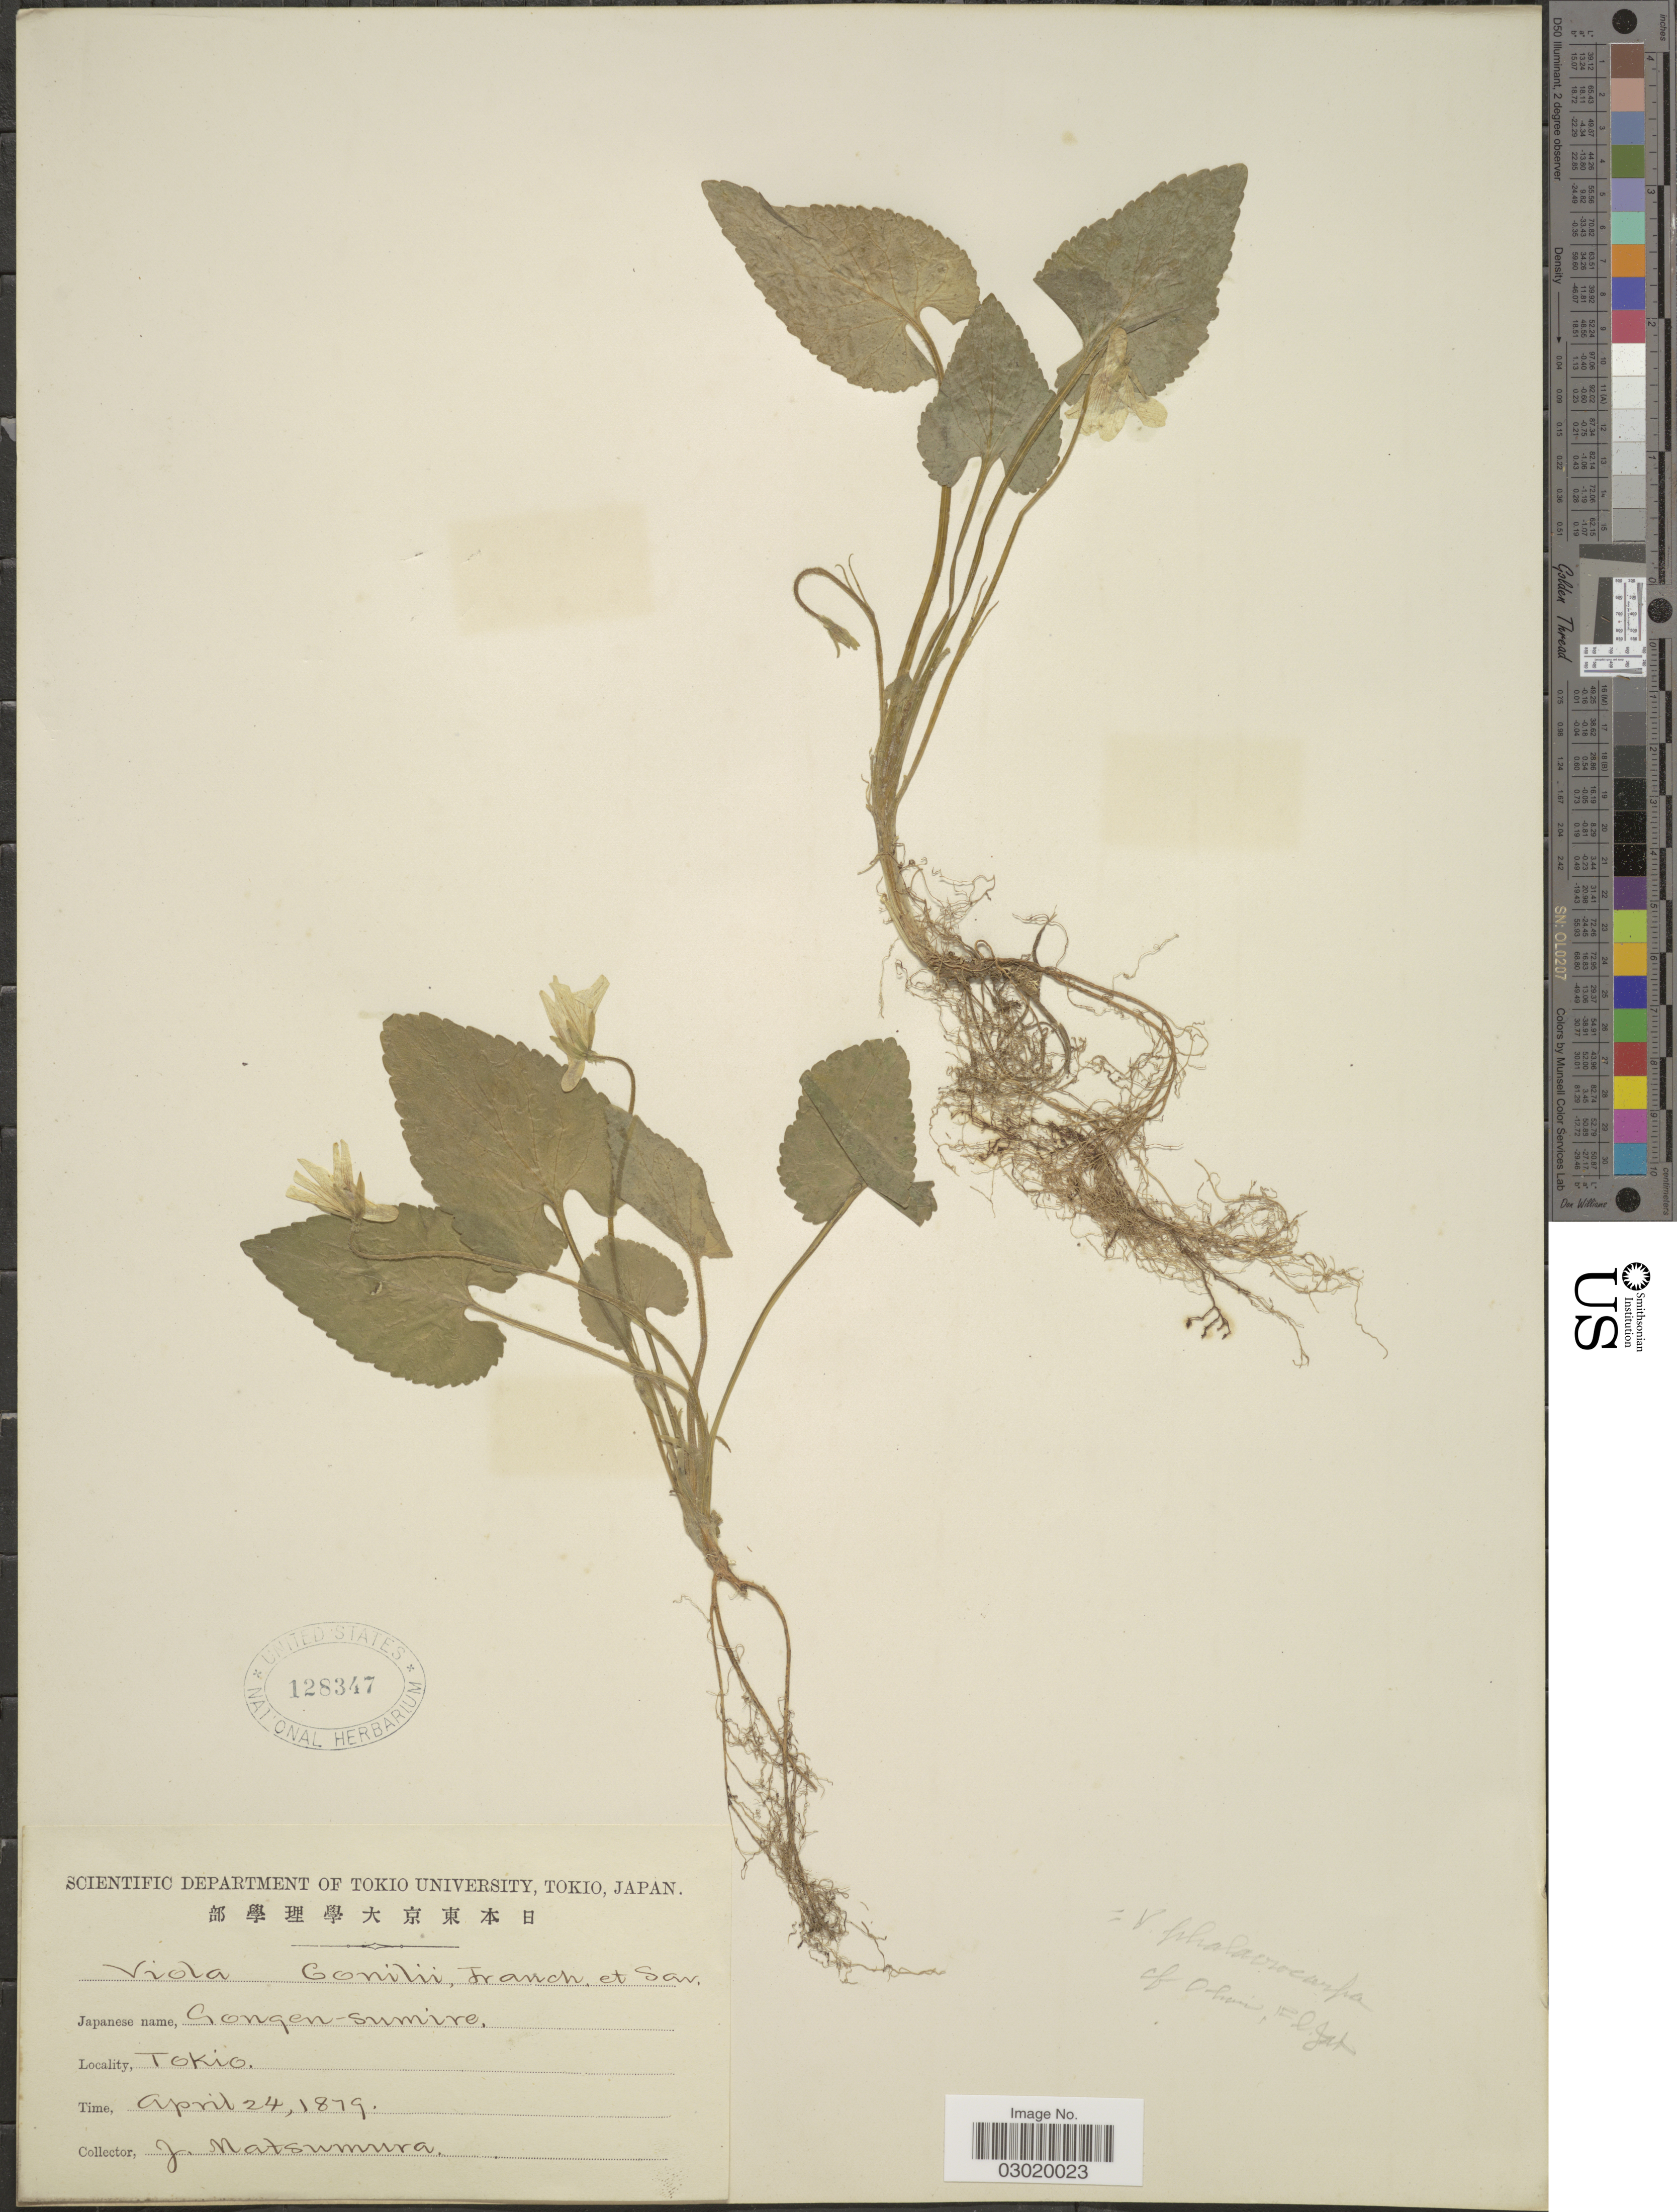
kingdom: Plantae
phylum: Tracheophyta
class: Magnoliopsida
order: Malpighiales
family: Violaceae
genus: Viola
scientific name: Viola phalacrocarpa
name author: Maxim.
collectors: J. Matsumura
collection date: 1879-04-24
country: Japan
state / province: Tokyo, Federal City of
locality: Tokio.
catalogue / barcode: US 128347